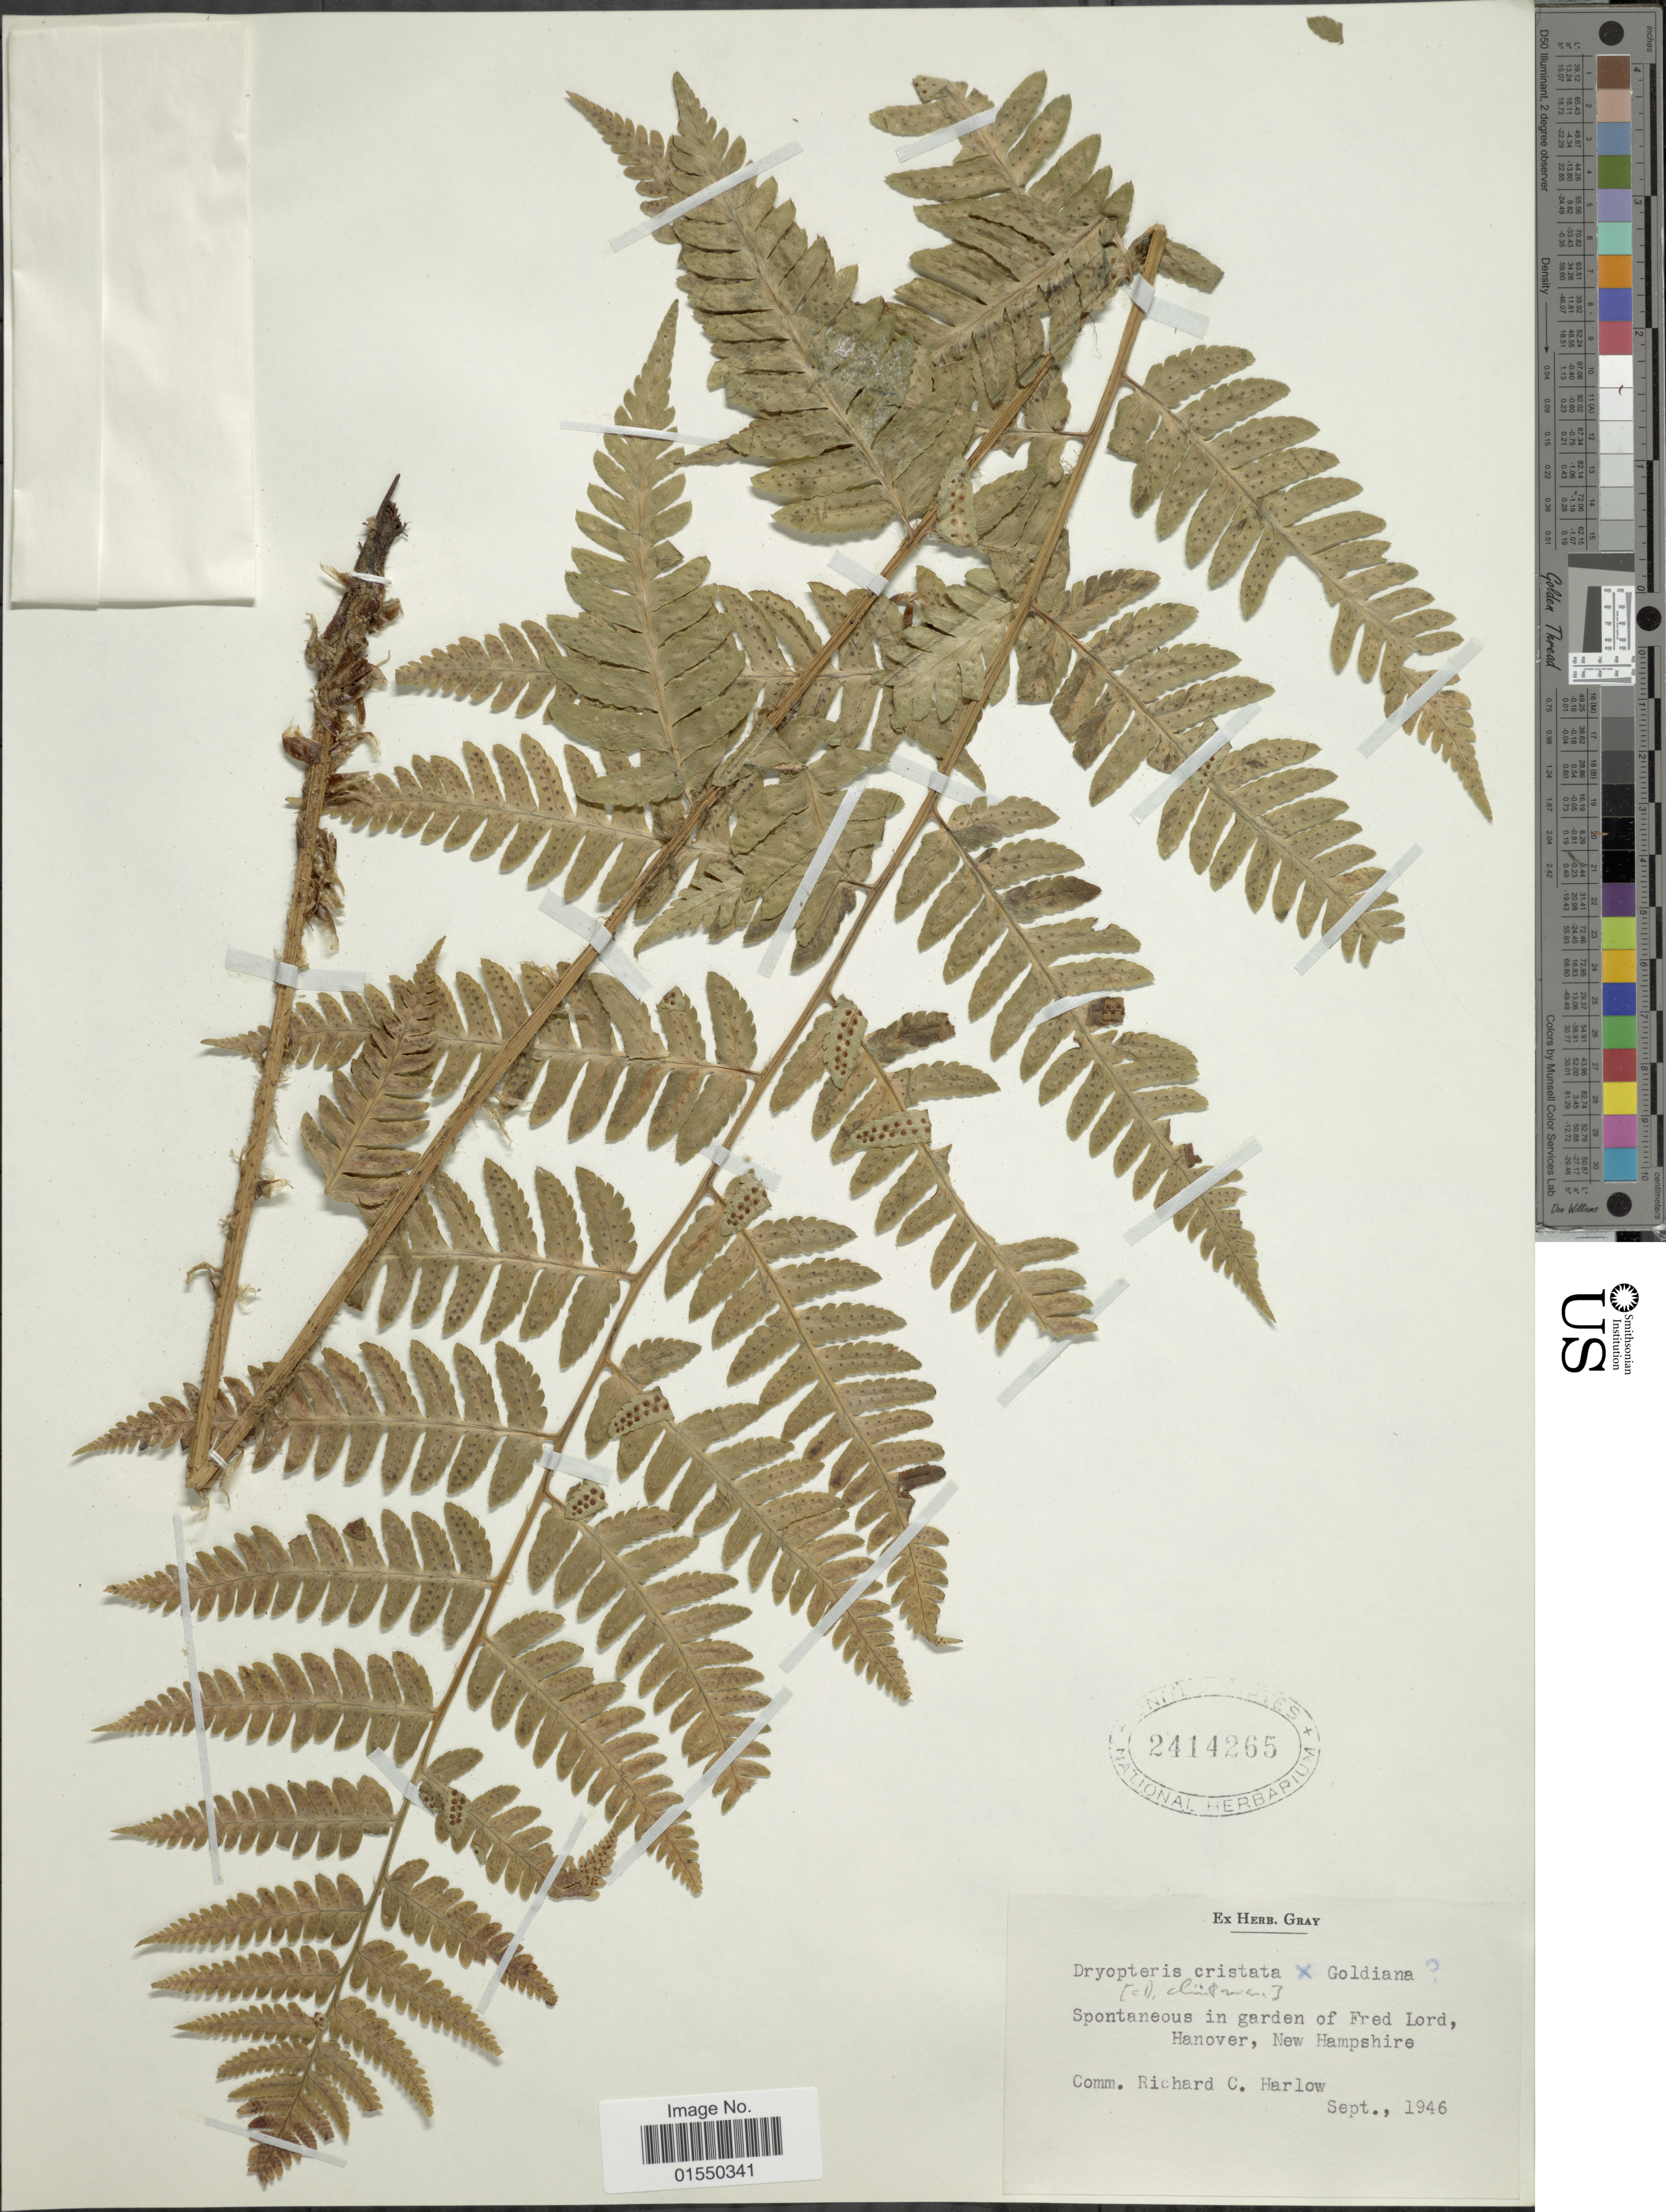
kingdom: Plantae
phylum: Tracheophyta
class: Polypodiopsida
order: Polypodiales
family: Dryopteridaceae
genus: Dryopteris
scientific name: Dryopteris clintoniana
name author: (D.C. Eaton) Dowell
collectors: ex herb. Gray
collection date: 1946-09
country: United States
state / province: New Hampshire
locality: Garden of Fred Lord, Hanover, New Hampshire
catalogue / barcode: US 2414265